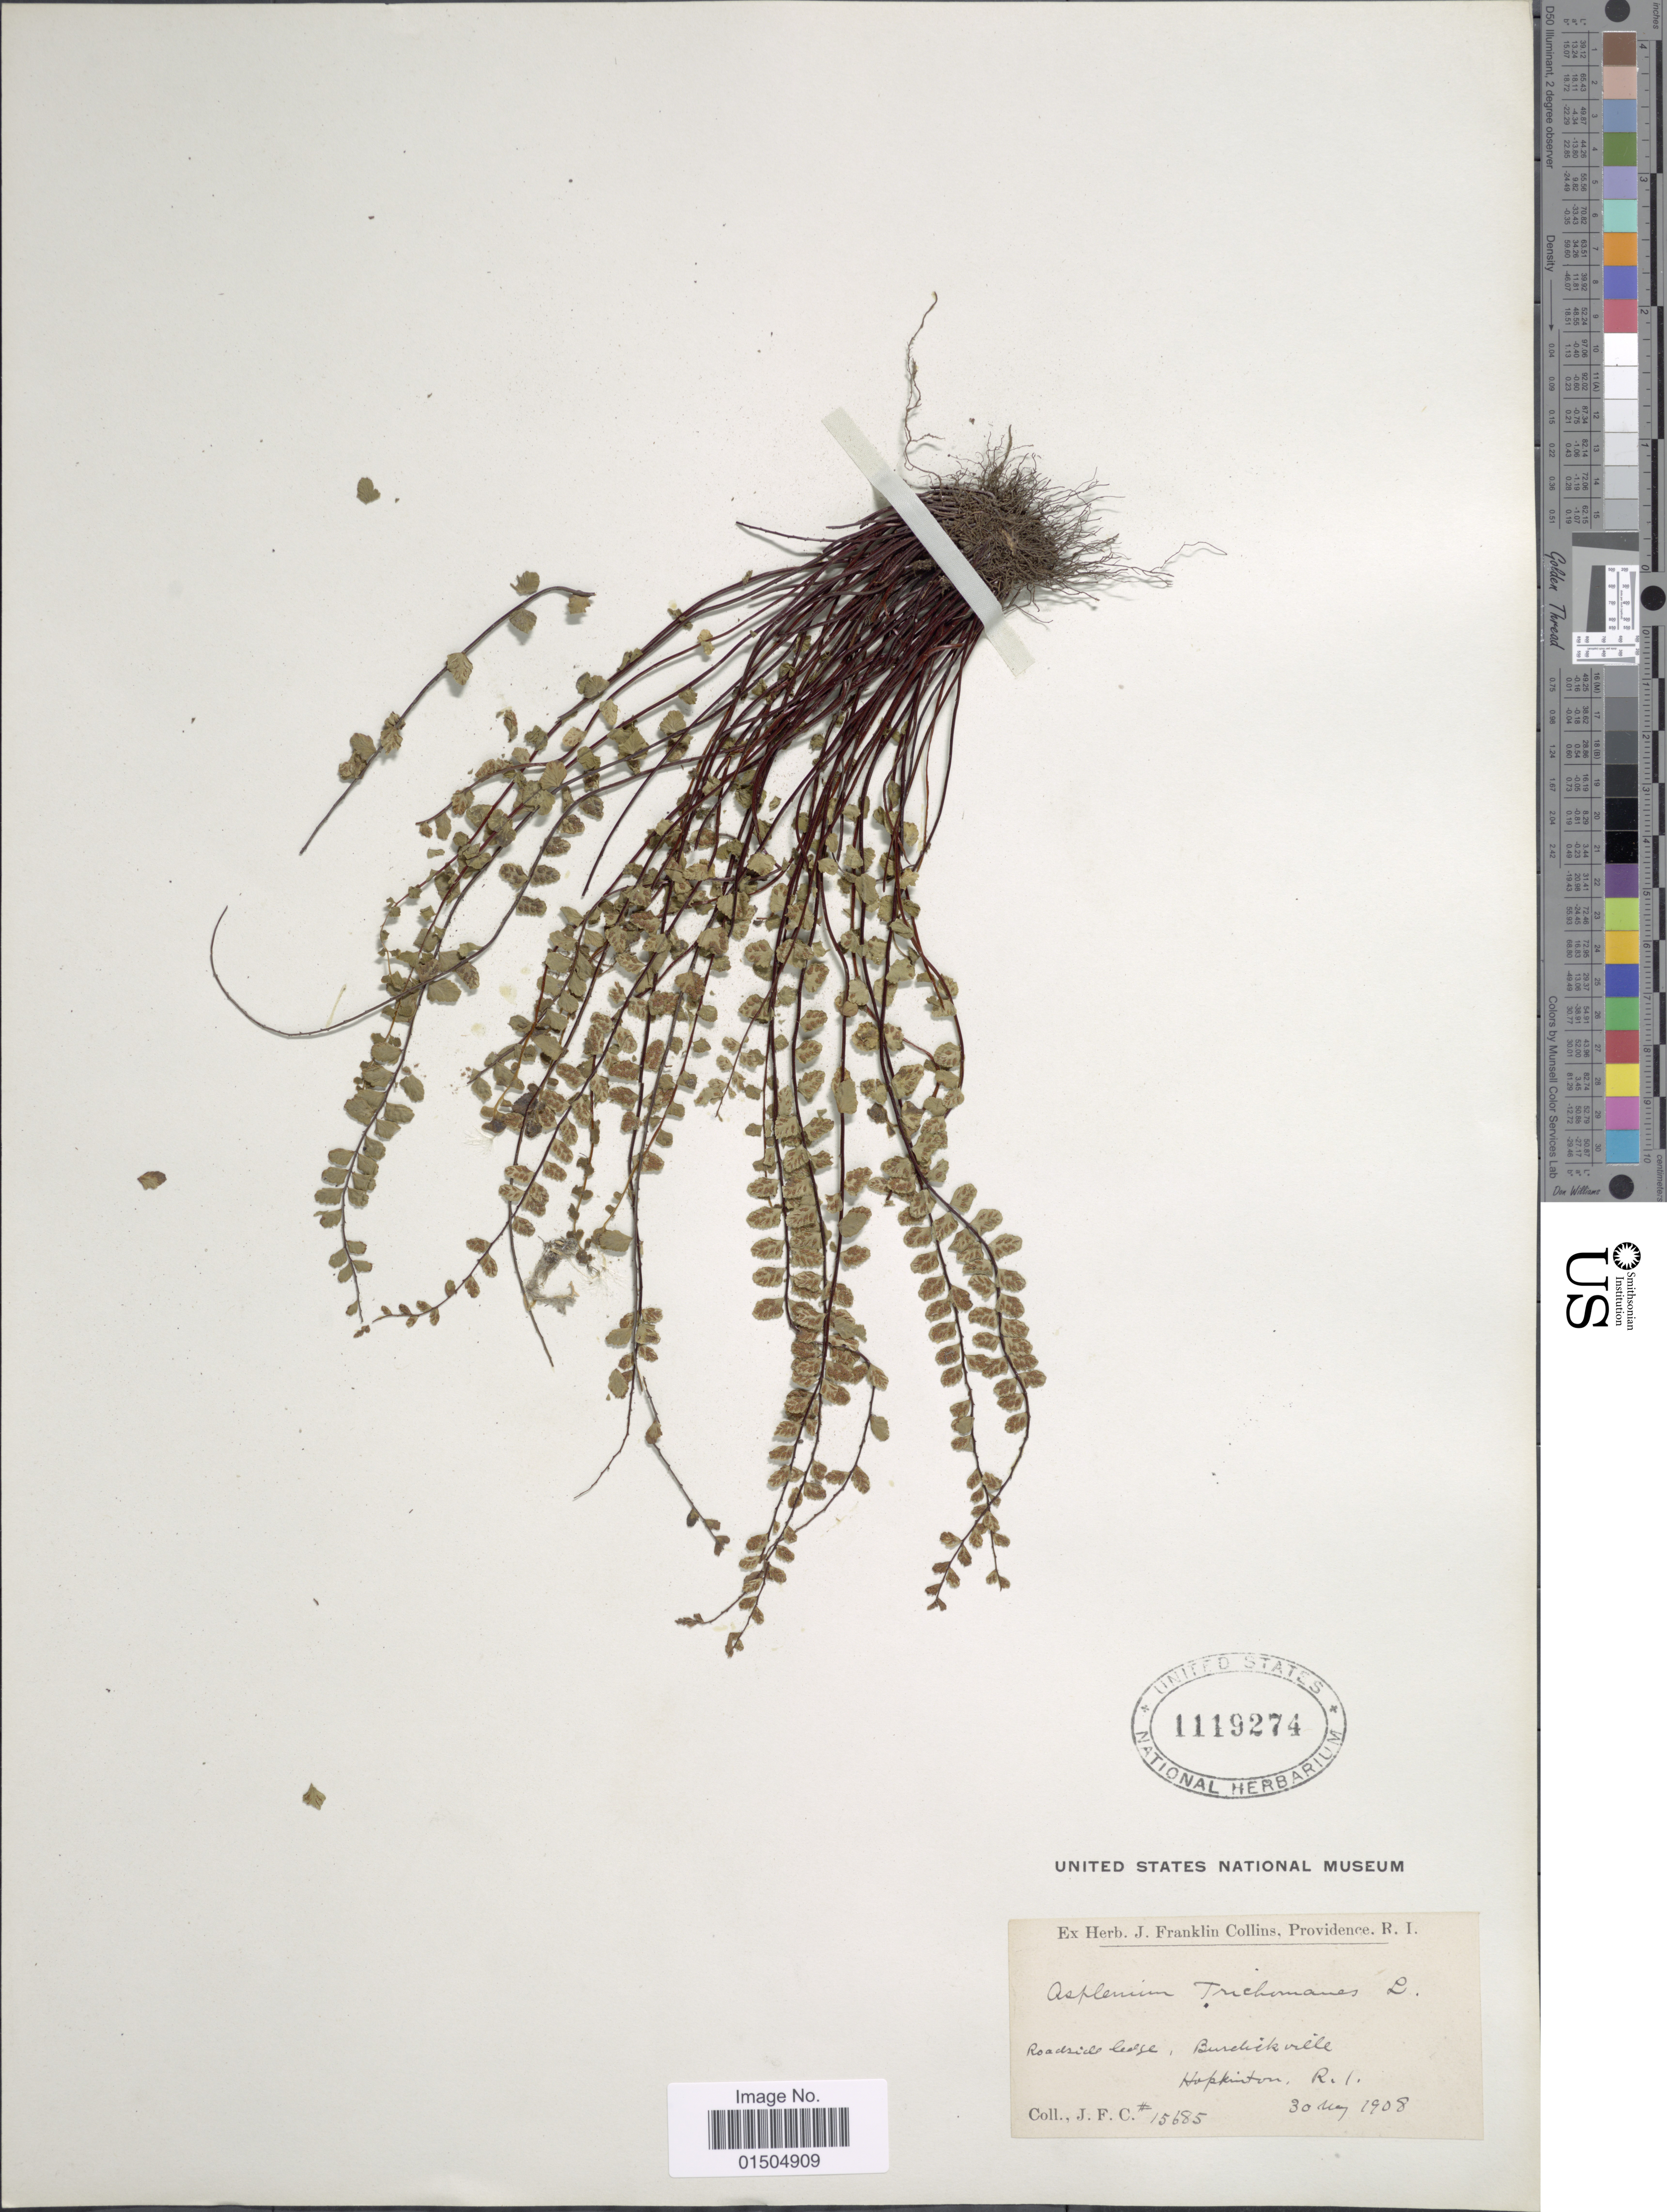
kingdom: Plantae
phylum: Tracheophyta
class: Polypodiopsida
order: Polypodiales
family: Aspleniaceae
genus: Asplenium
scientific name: Asplenium trichomanes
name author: L.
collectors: J. Collins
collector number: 15685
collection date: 1908-05-30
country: United States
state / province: Rhode Island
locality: Roadside ledges, Burdickville, Hopkinton.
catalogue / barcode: US 1119274